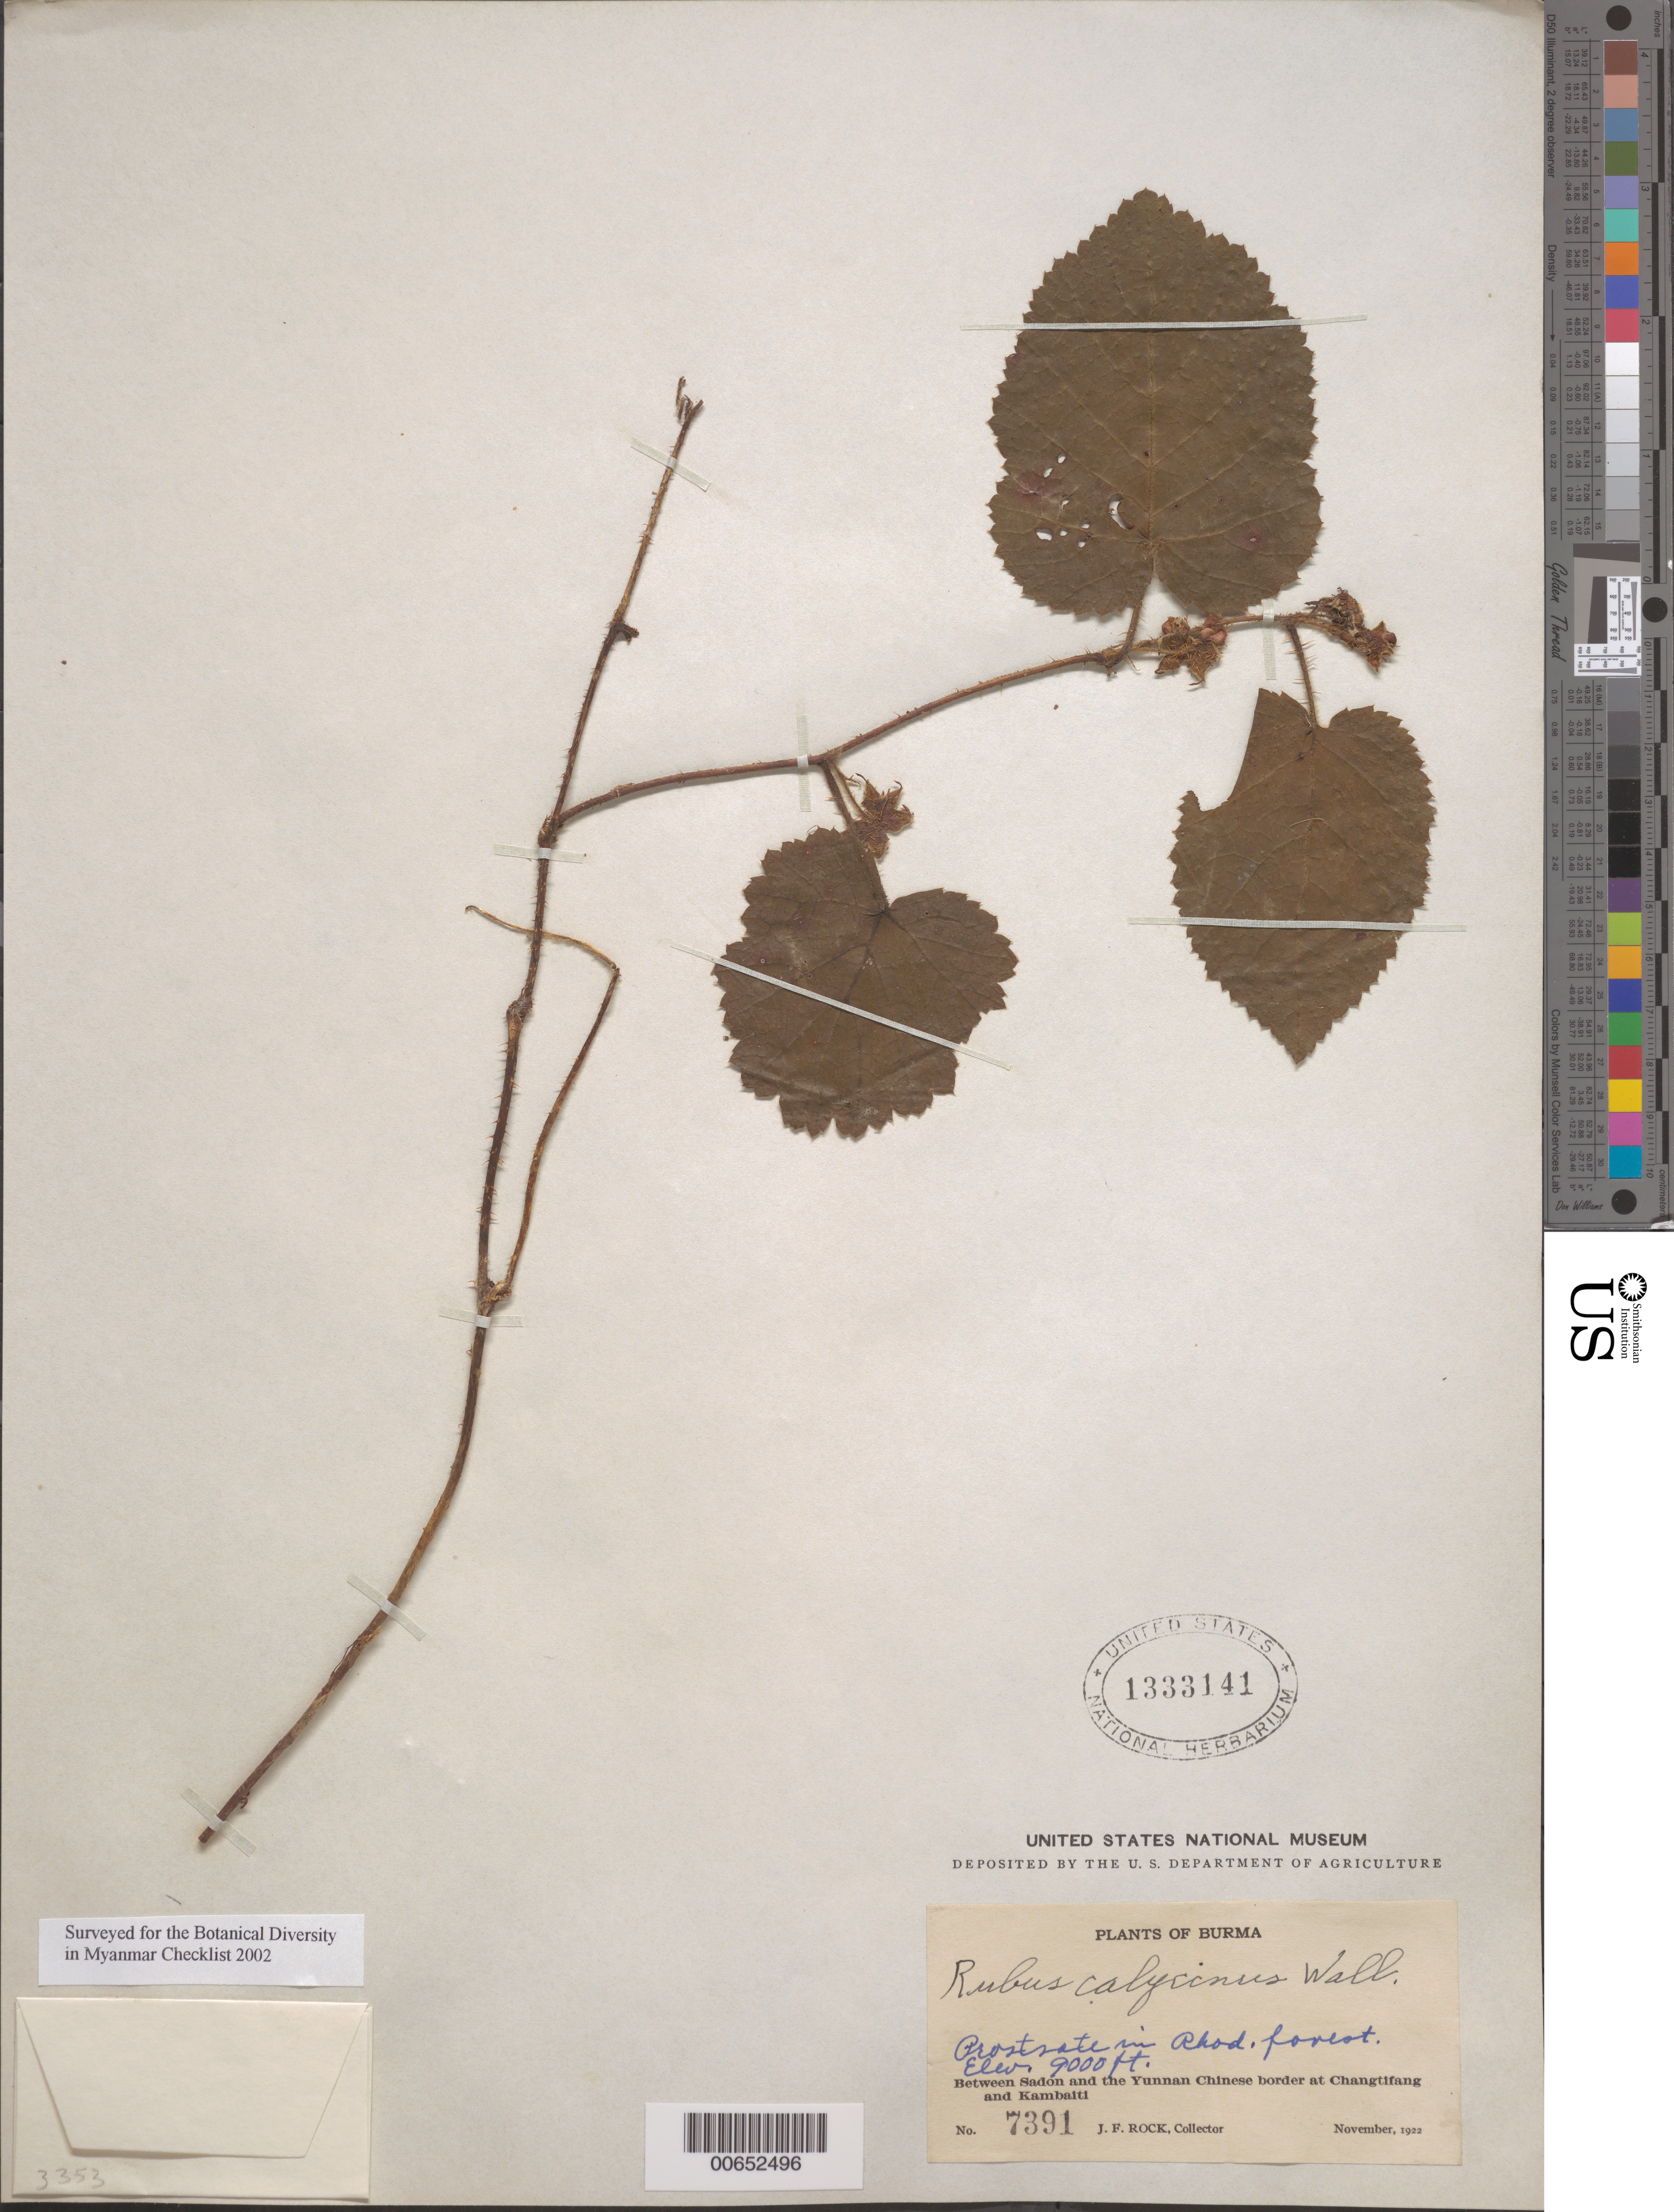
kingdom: Plantae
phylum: Tracheophyta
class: Magnoliopsida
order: Rosales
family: Rosaceae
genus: Rubus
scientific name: Rubus calycinus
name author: Wall.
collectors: J. F. Rock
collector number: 7391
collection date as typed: Nov 1922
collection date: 1922-11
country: Myanmar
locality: Between Sadon and the Yunnan Chinese border at Changtifang and Kambalti.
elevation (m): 2743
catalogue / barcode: US 1333141